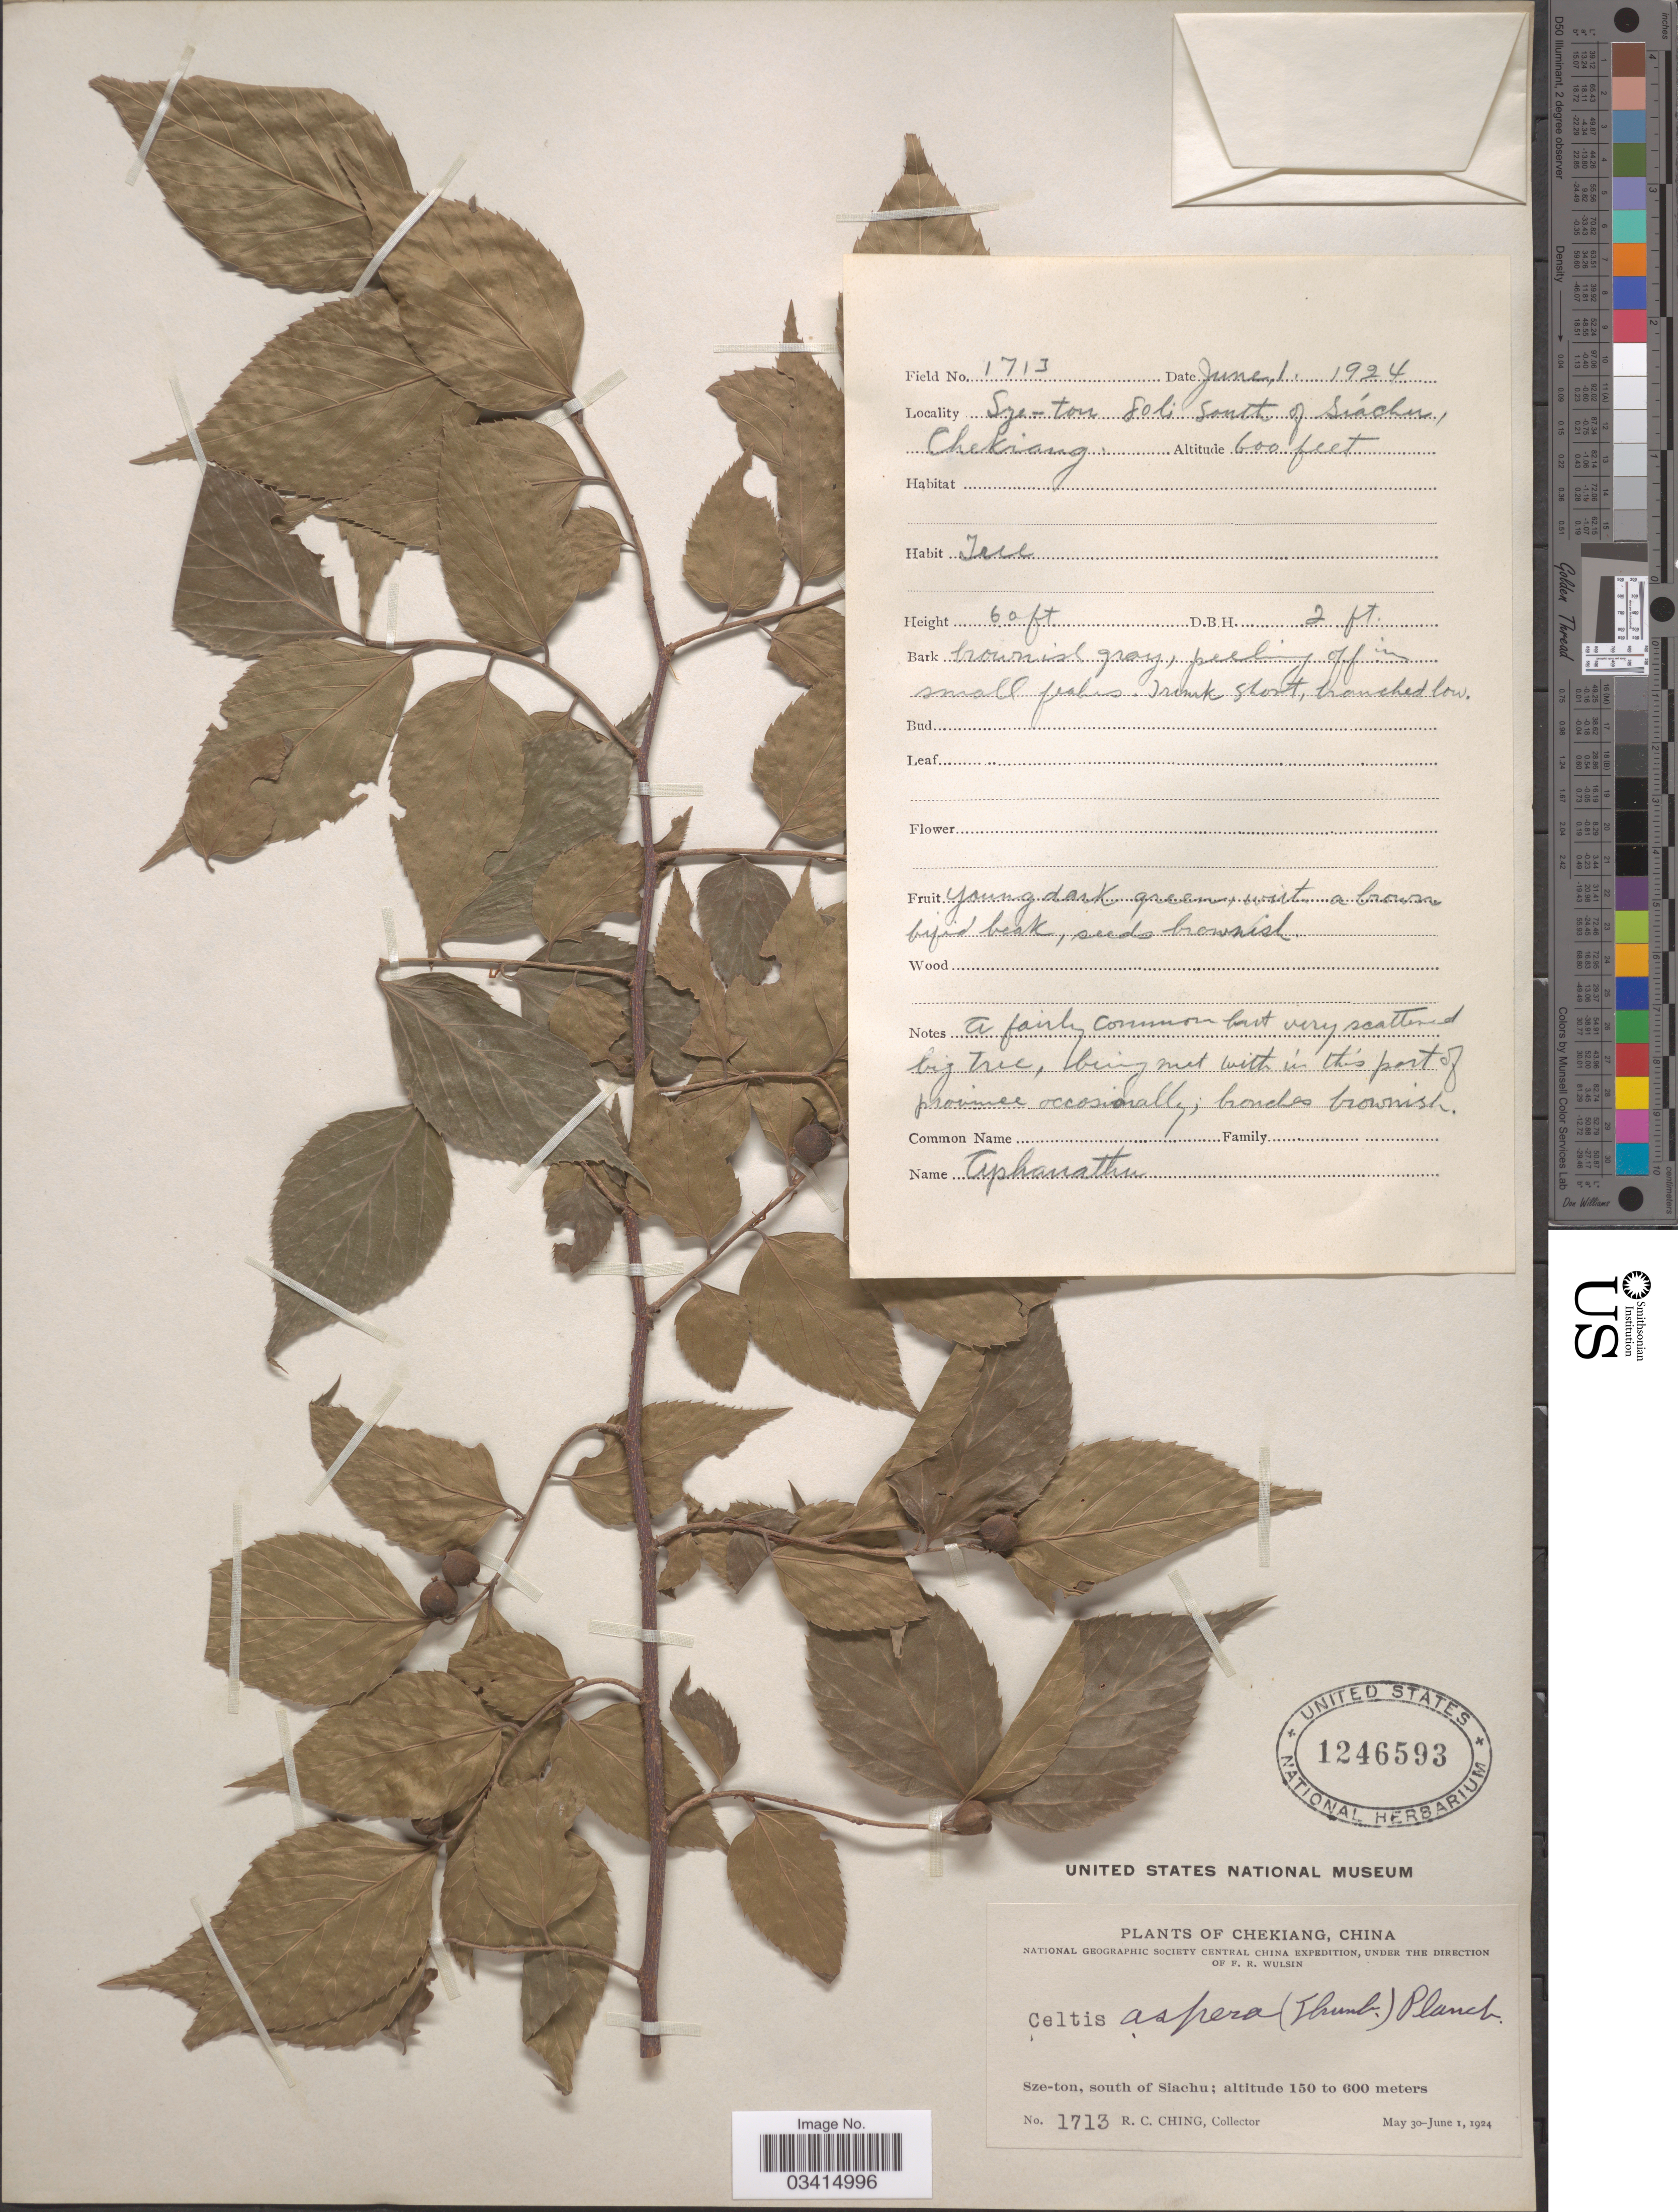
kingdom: Plantae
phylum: Tracheophyta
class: Magnoliopsida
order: Rosales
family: Cannabaceae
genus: Celtis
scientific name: Celtis aspera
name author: (Ledeb.) Steven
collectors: R. C. Ching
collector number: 1713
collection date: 1924-06-01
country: China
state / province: Zhejiang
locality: Chekiang. Sze-ton, south of Siachu. Sze-ton 80 li south of Siachu.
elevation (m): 183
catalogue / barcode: US 1246593